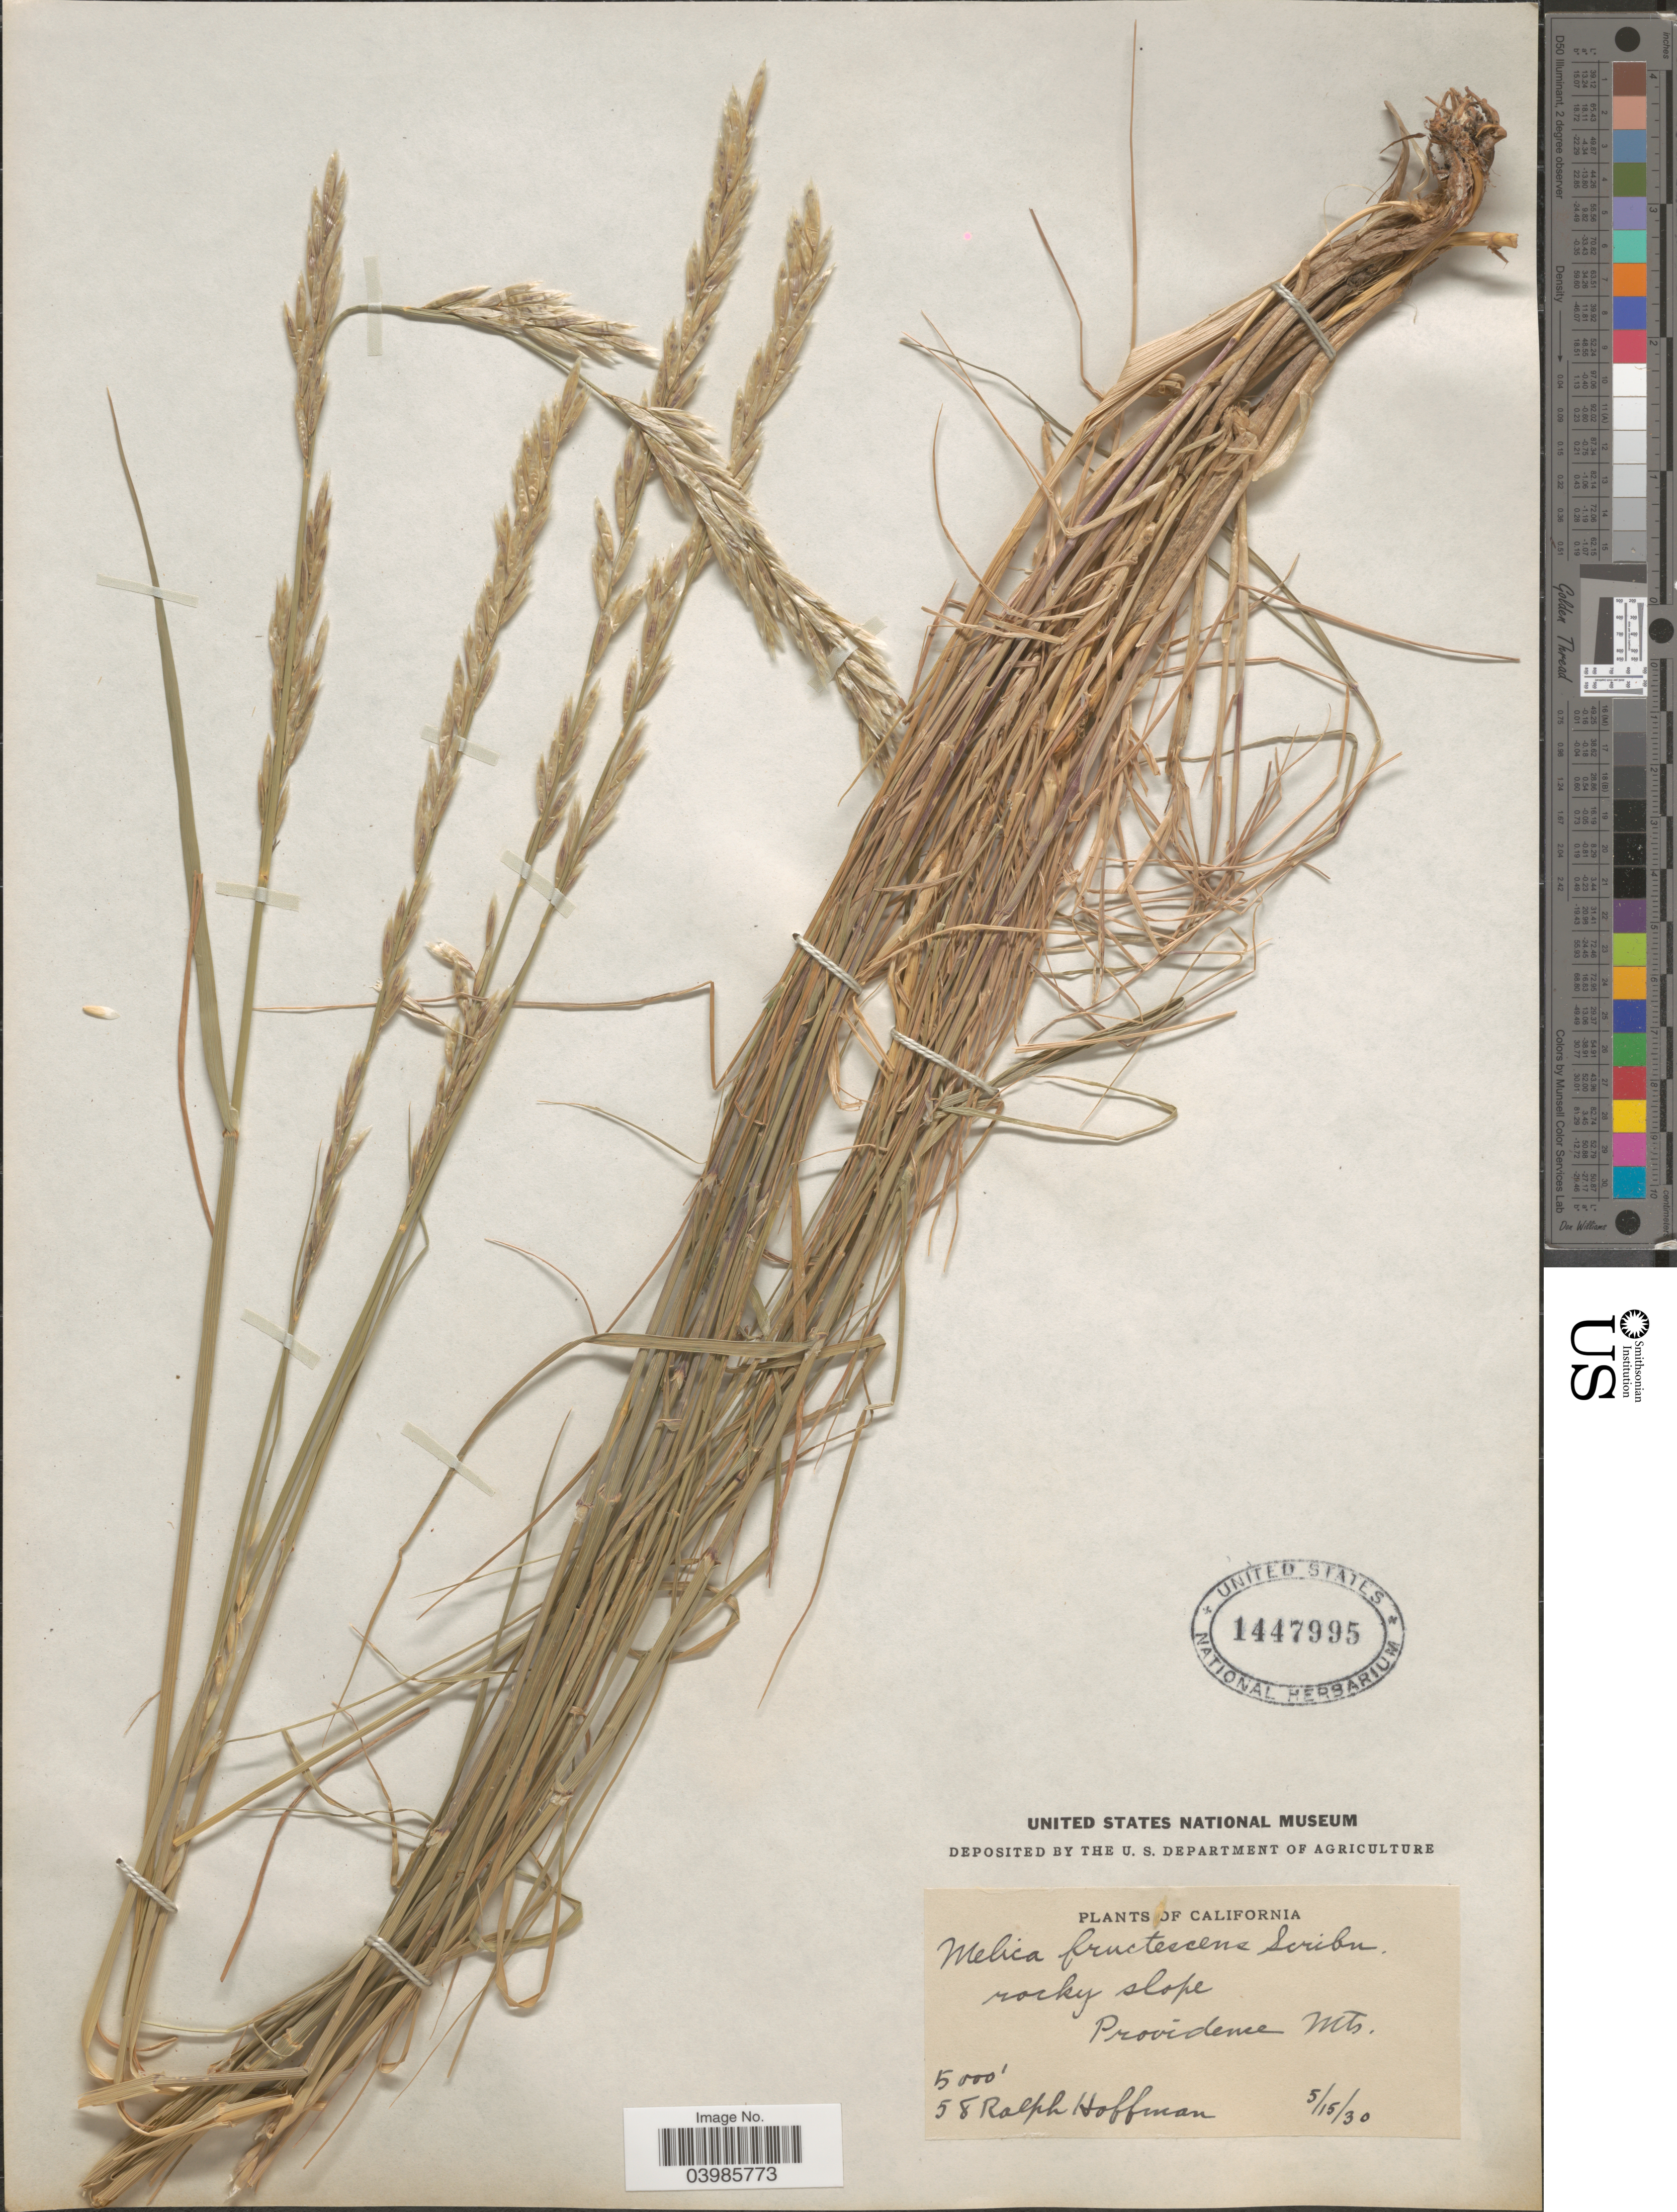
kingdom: Plantae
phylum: Tracheophyta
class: Liliopsida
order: Poales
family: Poaceae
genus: Melica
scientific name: Melica frutescens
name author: Scribn.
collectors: R. Hoffman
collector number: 58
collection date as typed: Transcribed d/m/y: 15/5/30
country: United States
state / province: California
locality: Rocky slope. Providence Mts.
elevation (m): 1524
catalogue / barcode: US 1447995